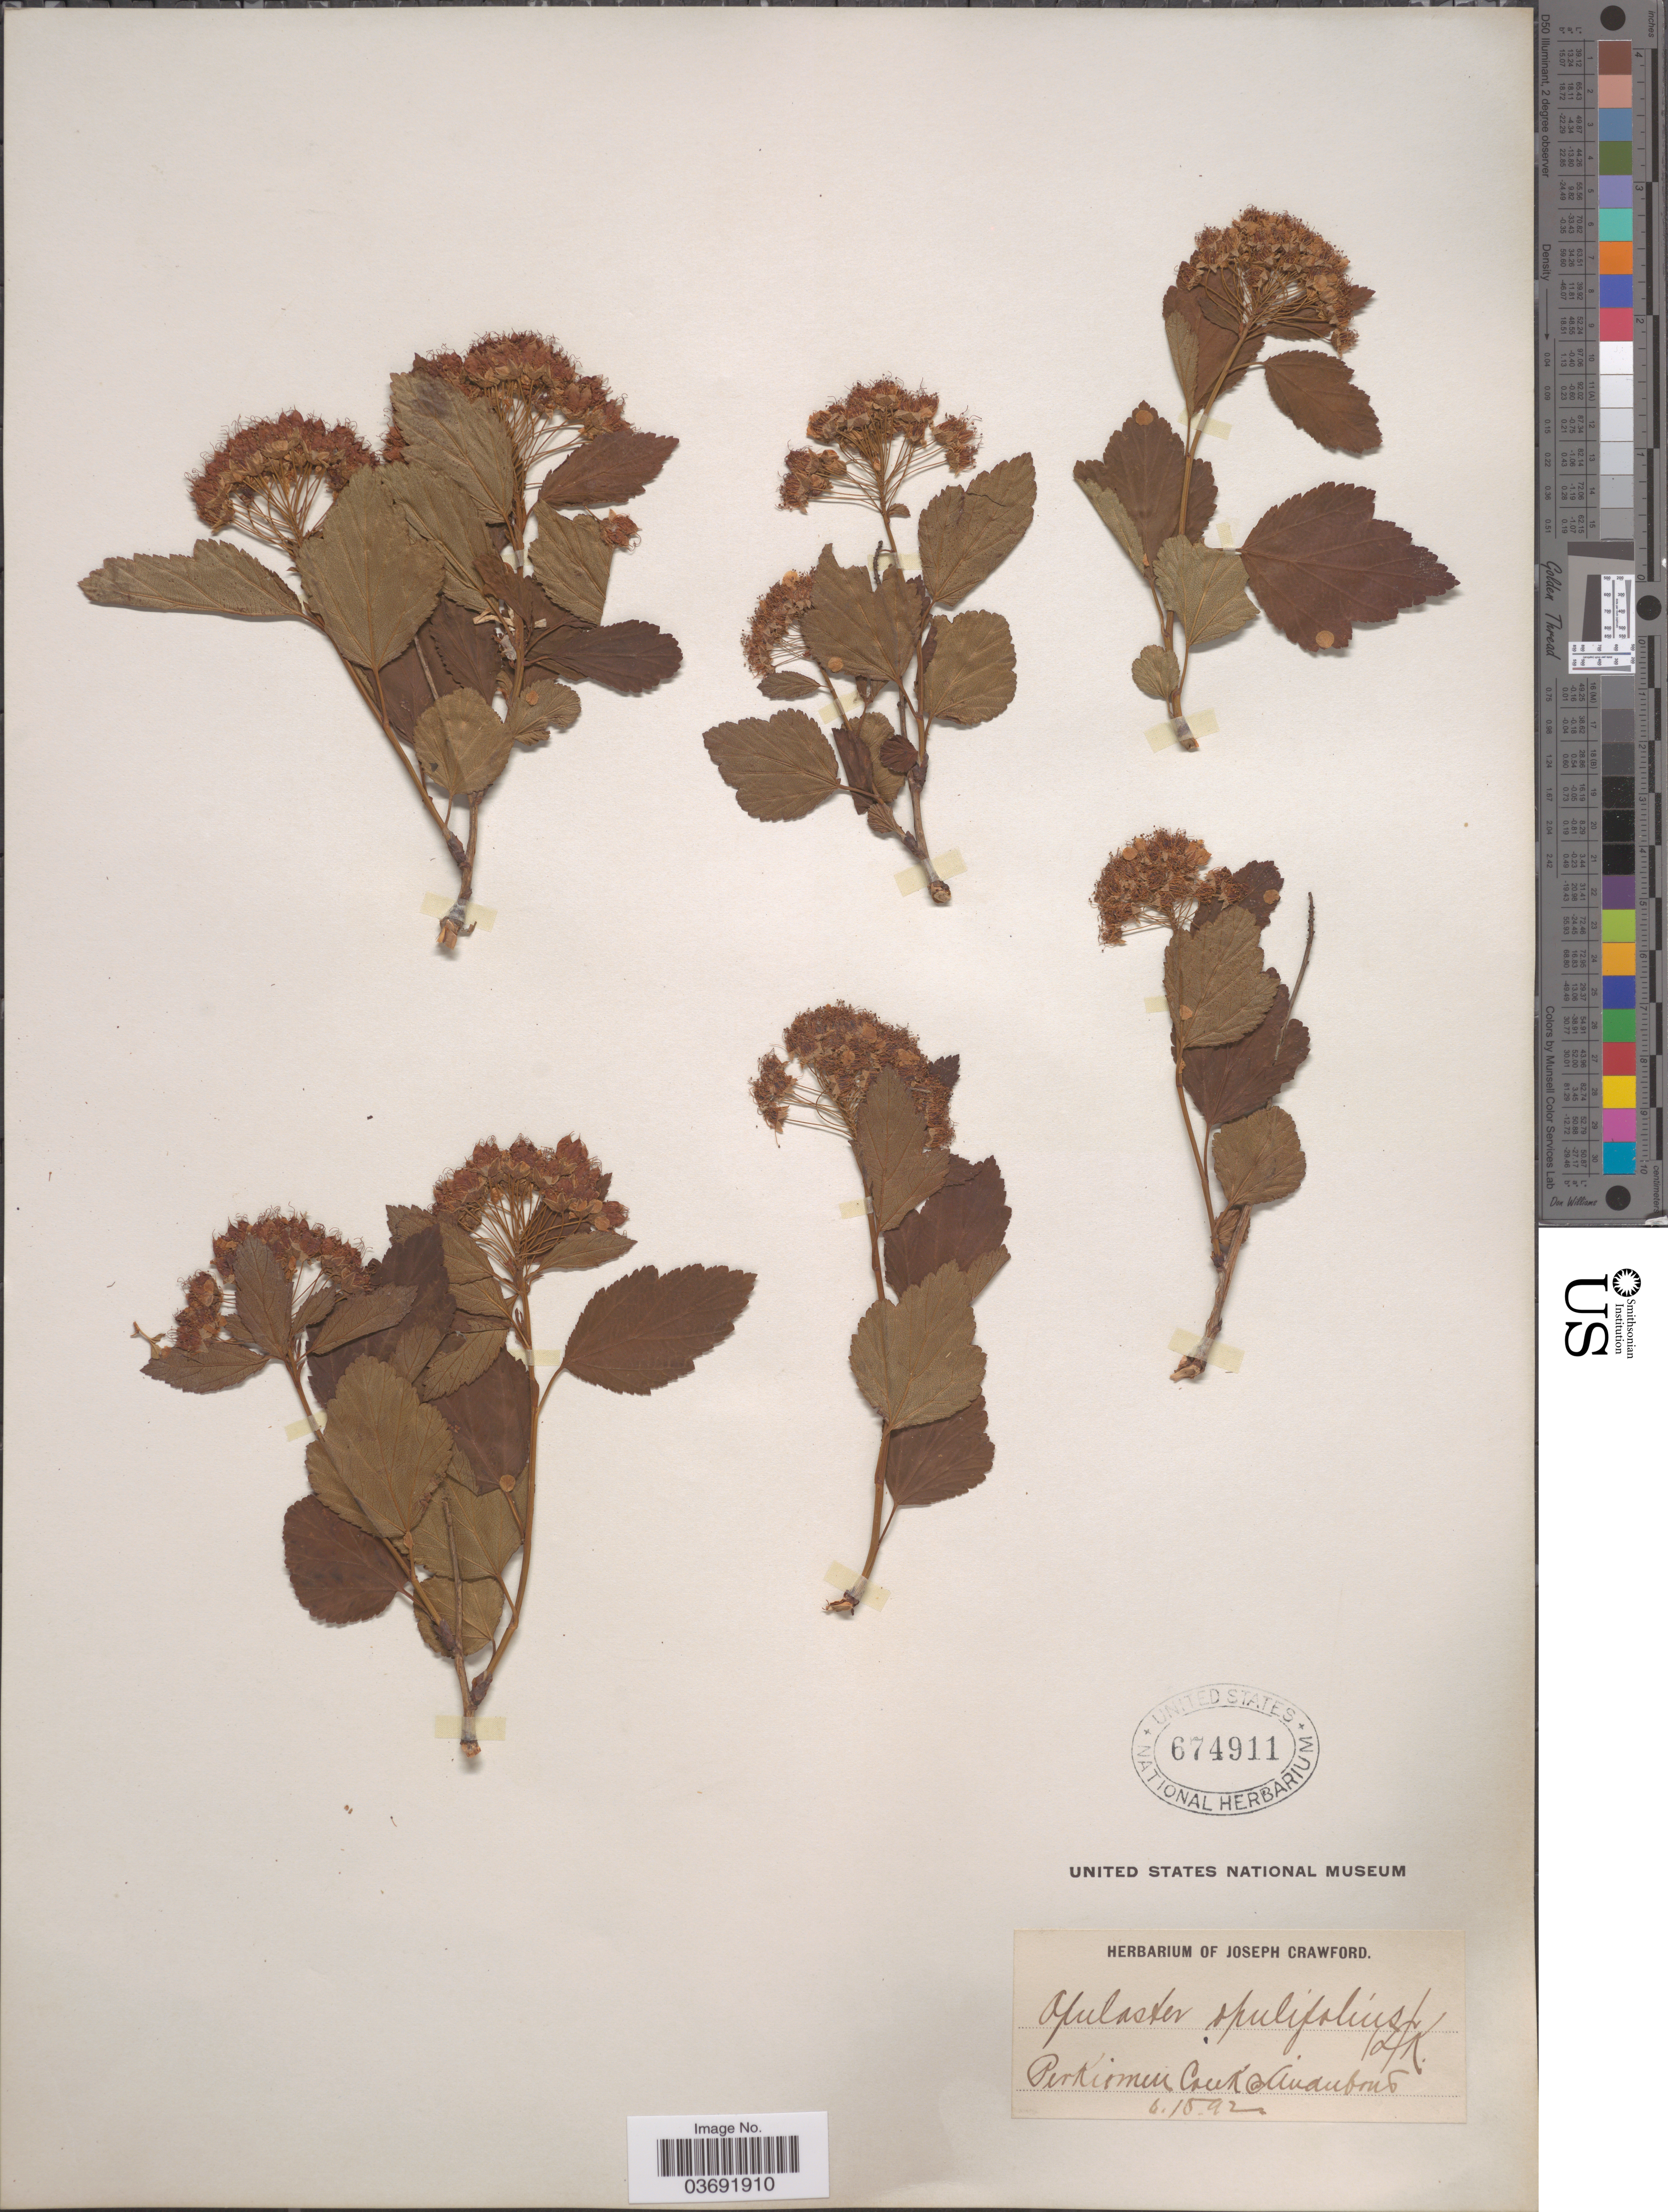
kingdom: Plantae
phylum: Tracheophyta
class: Magnoliopsida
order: Rosales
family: Rosaceae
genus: Physocarpus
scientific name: Physocarpus opulifolius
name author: (L.) Maxim.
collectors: J. Crawford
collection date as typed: Transcribed d/m/y: 15/6/92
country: United States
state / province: Pennsylvania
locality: Perkiomen Creek at Audobon.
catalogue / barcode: US 674911